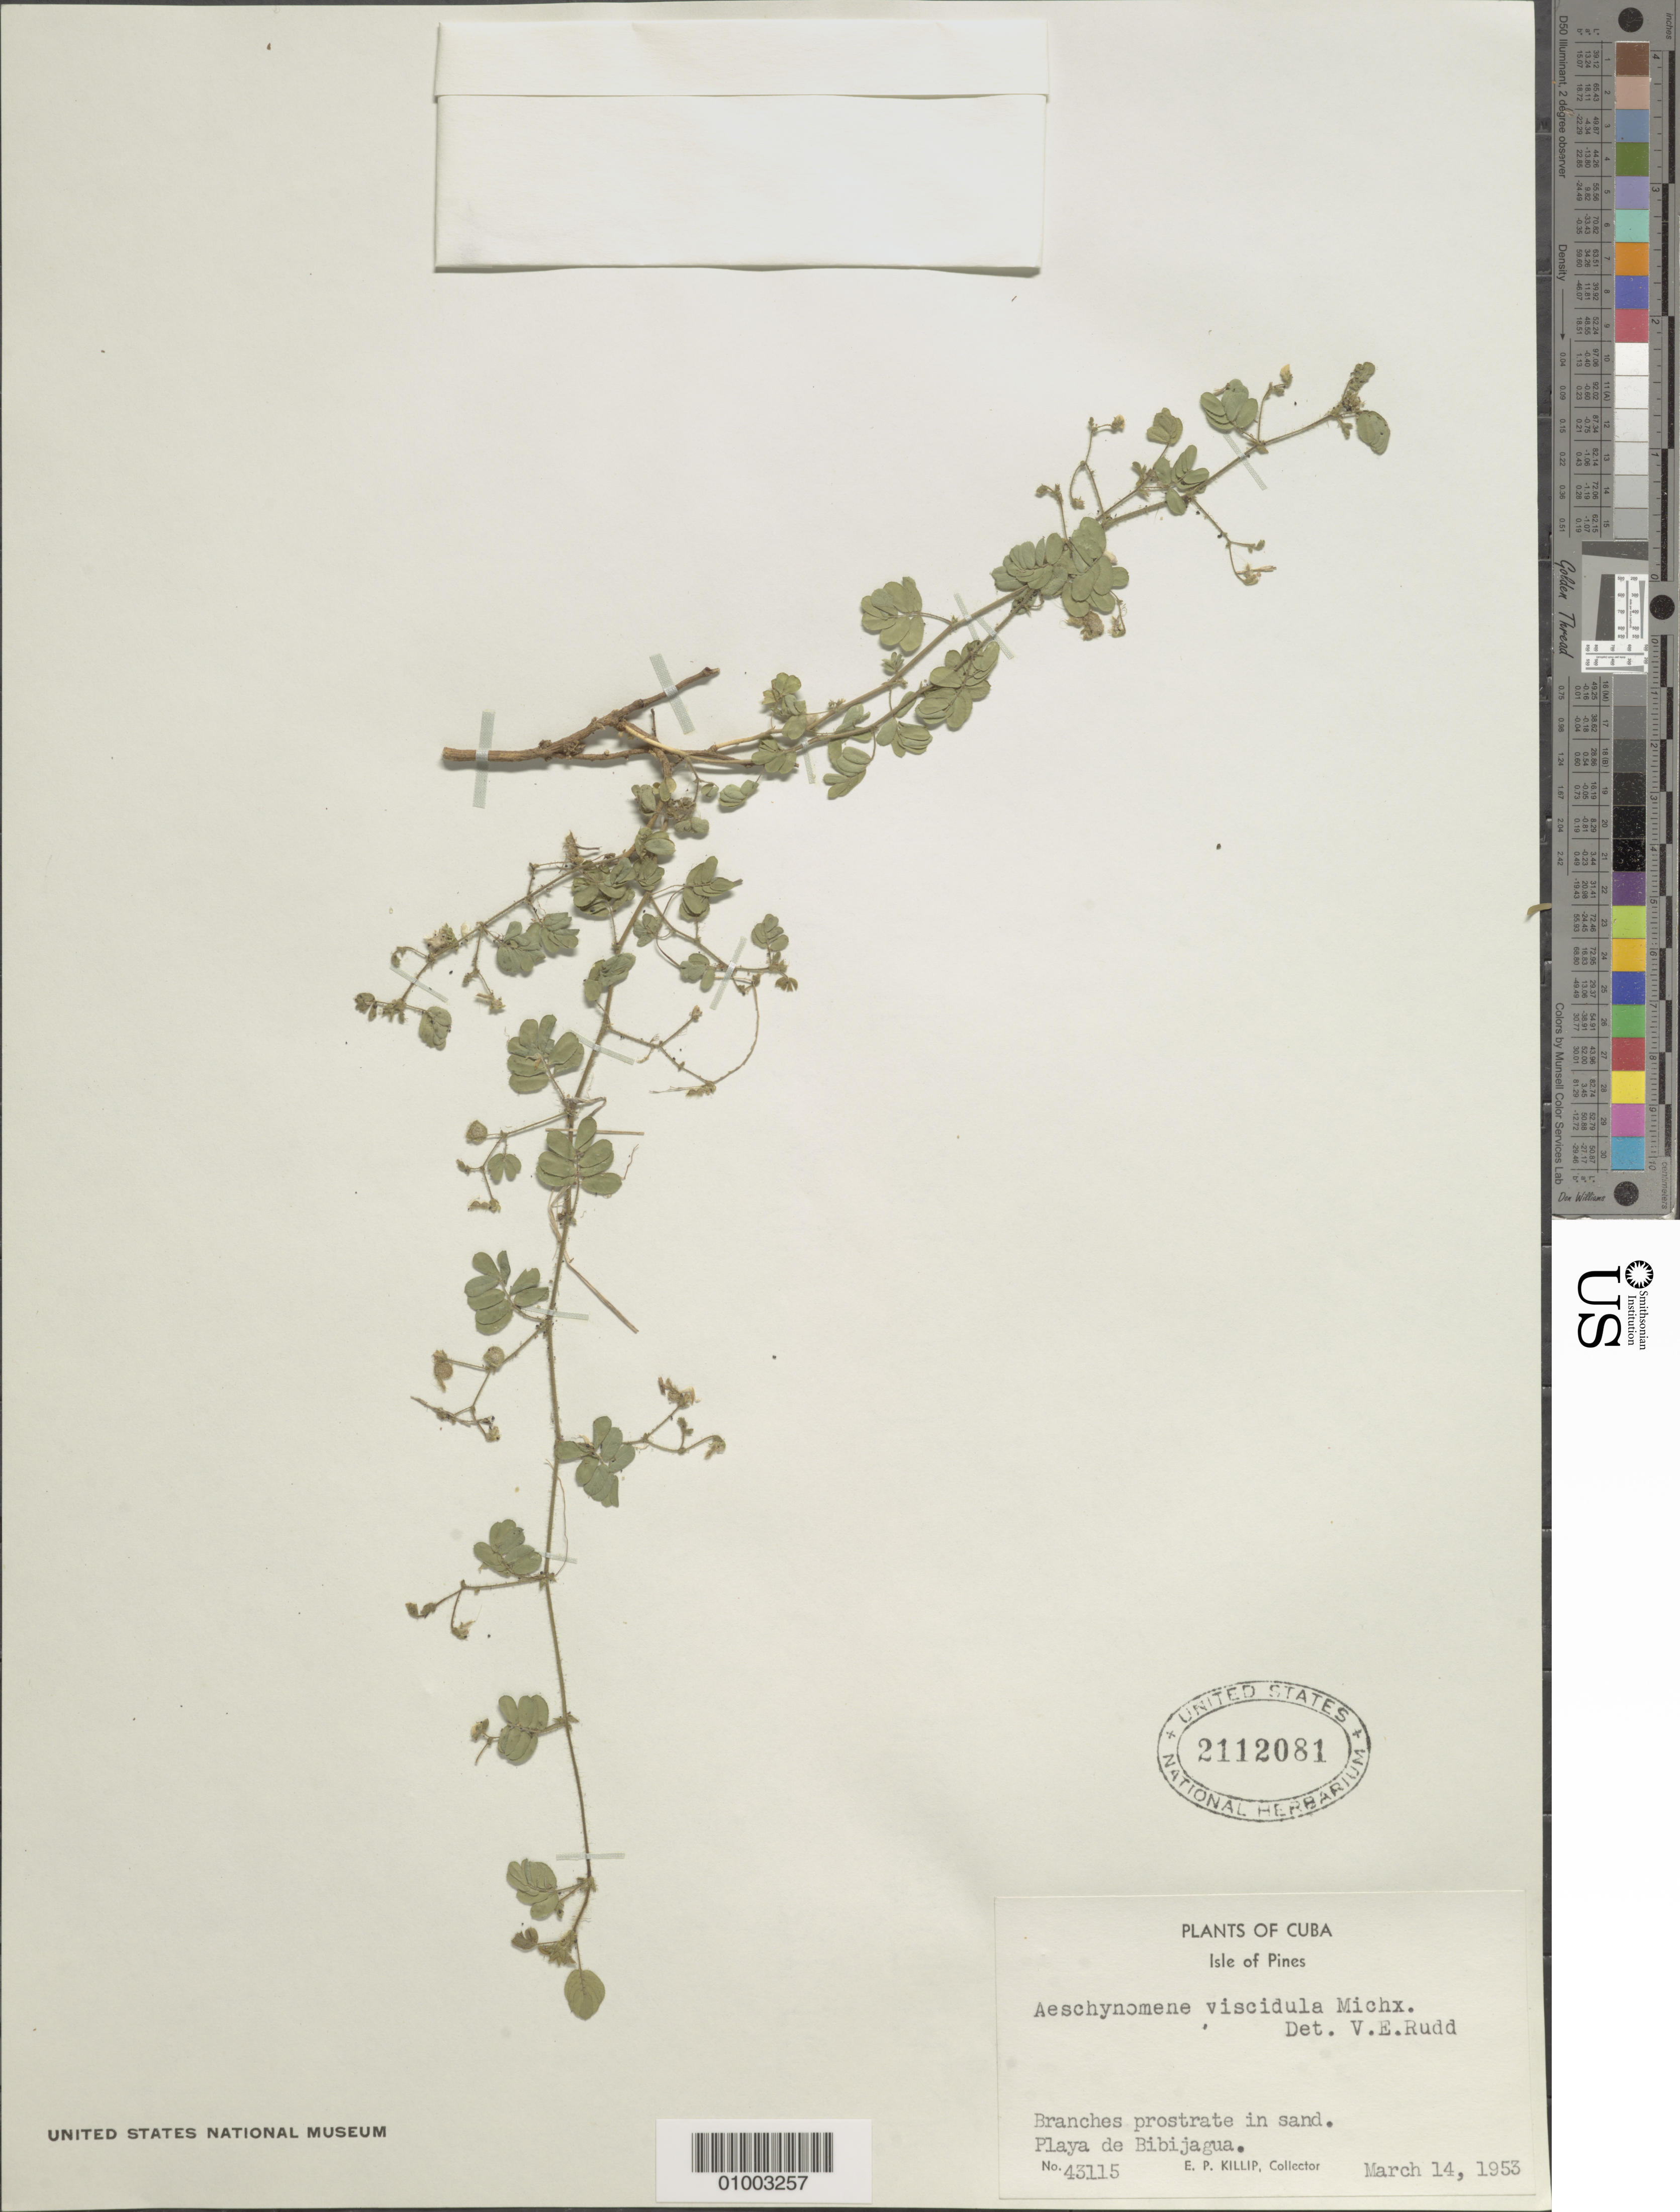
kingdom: Plantae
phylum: Tracheophyta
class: Magnoliopsida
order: Fabales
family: Fabaceae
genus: Aeschynomene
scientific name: Aeschynomene viscidula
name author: Michx.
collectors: E. P. Killip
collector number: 43115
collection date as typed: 14 Mar 1953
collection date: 1953-03-14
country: Cuba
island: Isla de la Juventud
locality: Playa de Bibijagua, Isle of Pines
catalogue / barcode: US 2112081